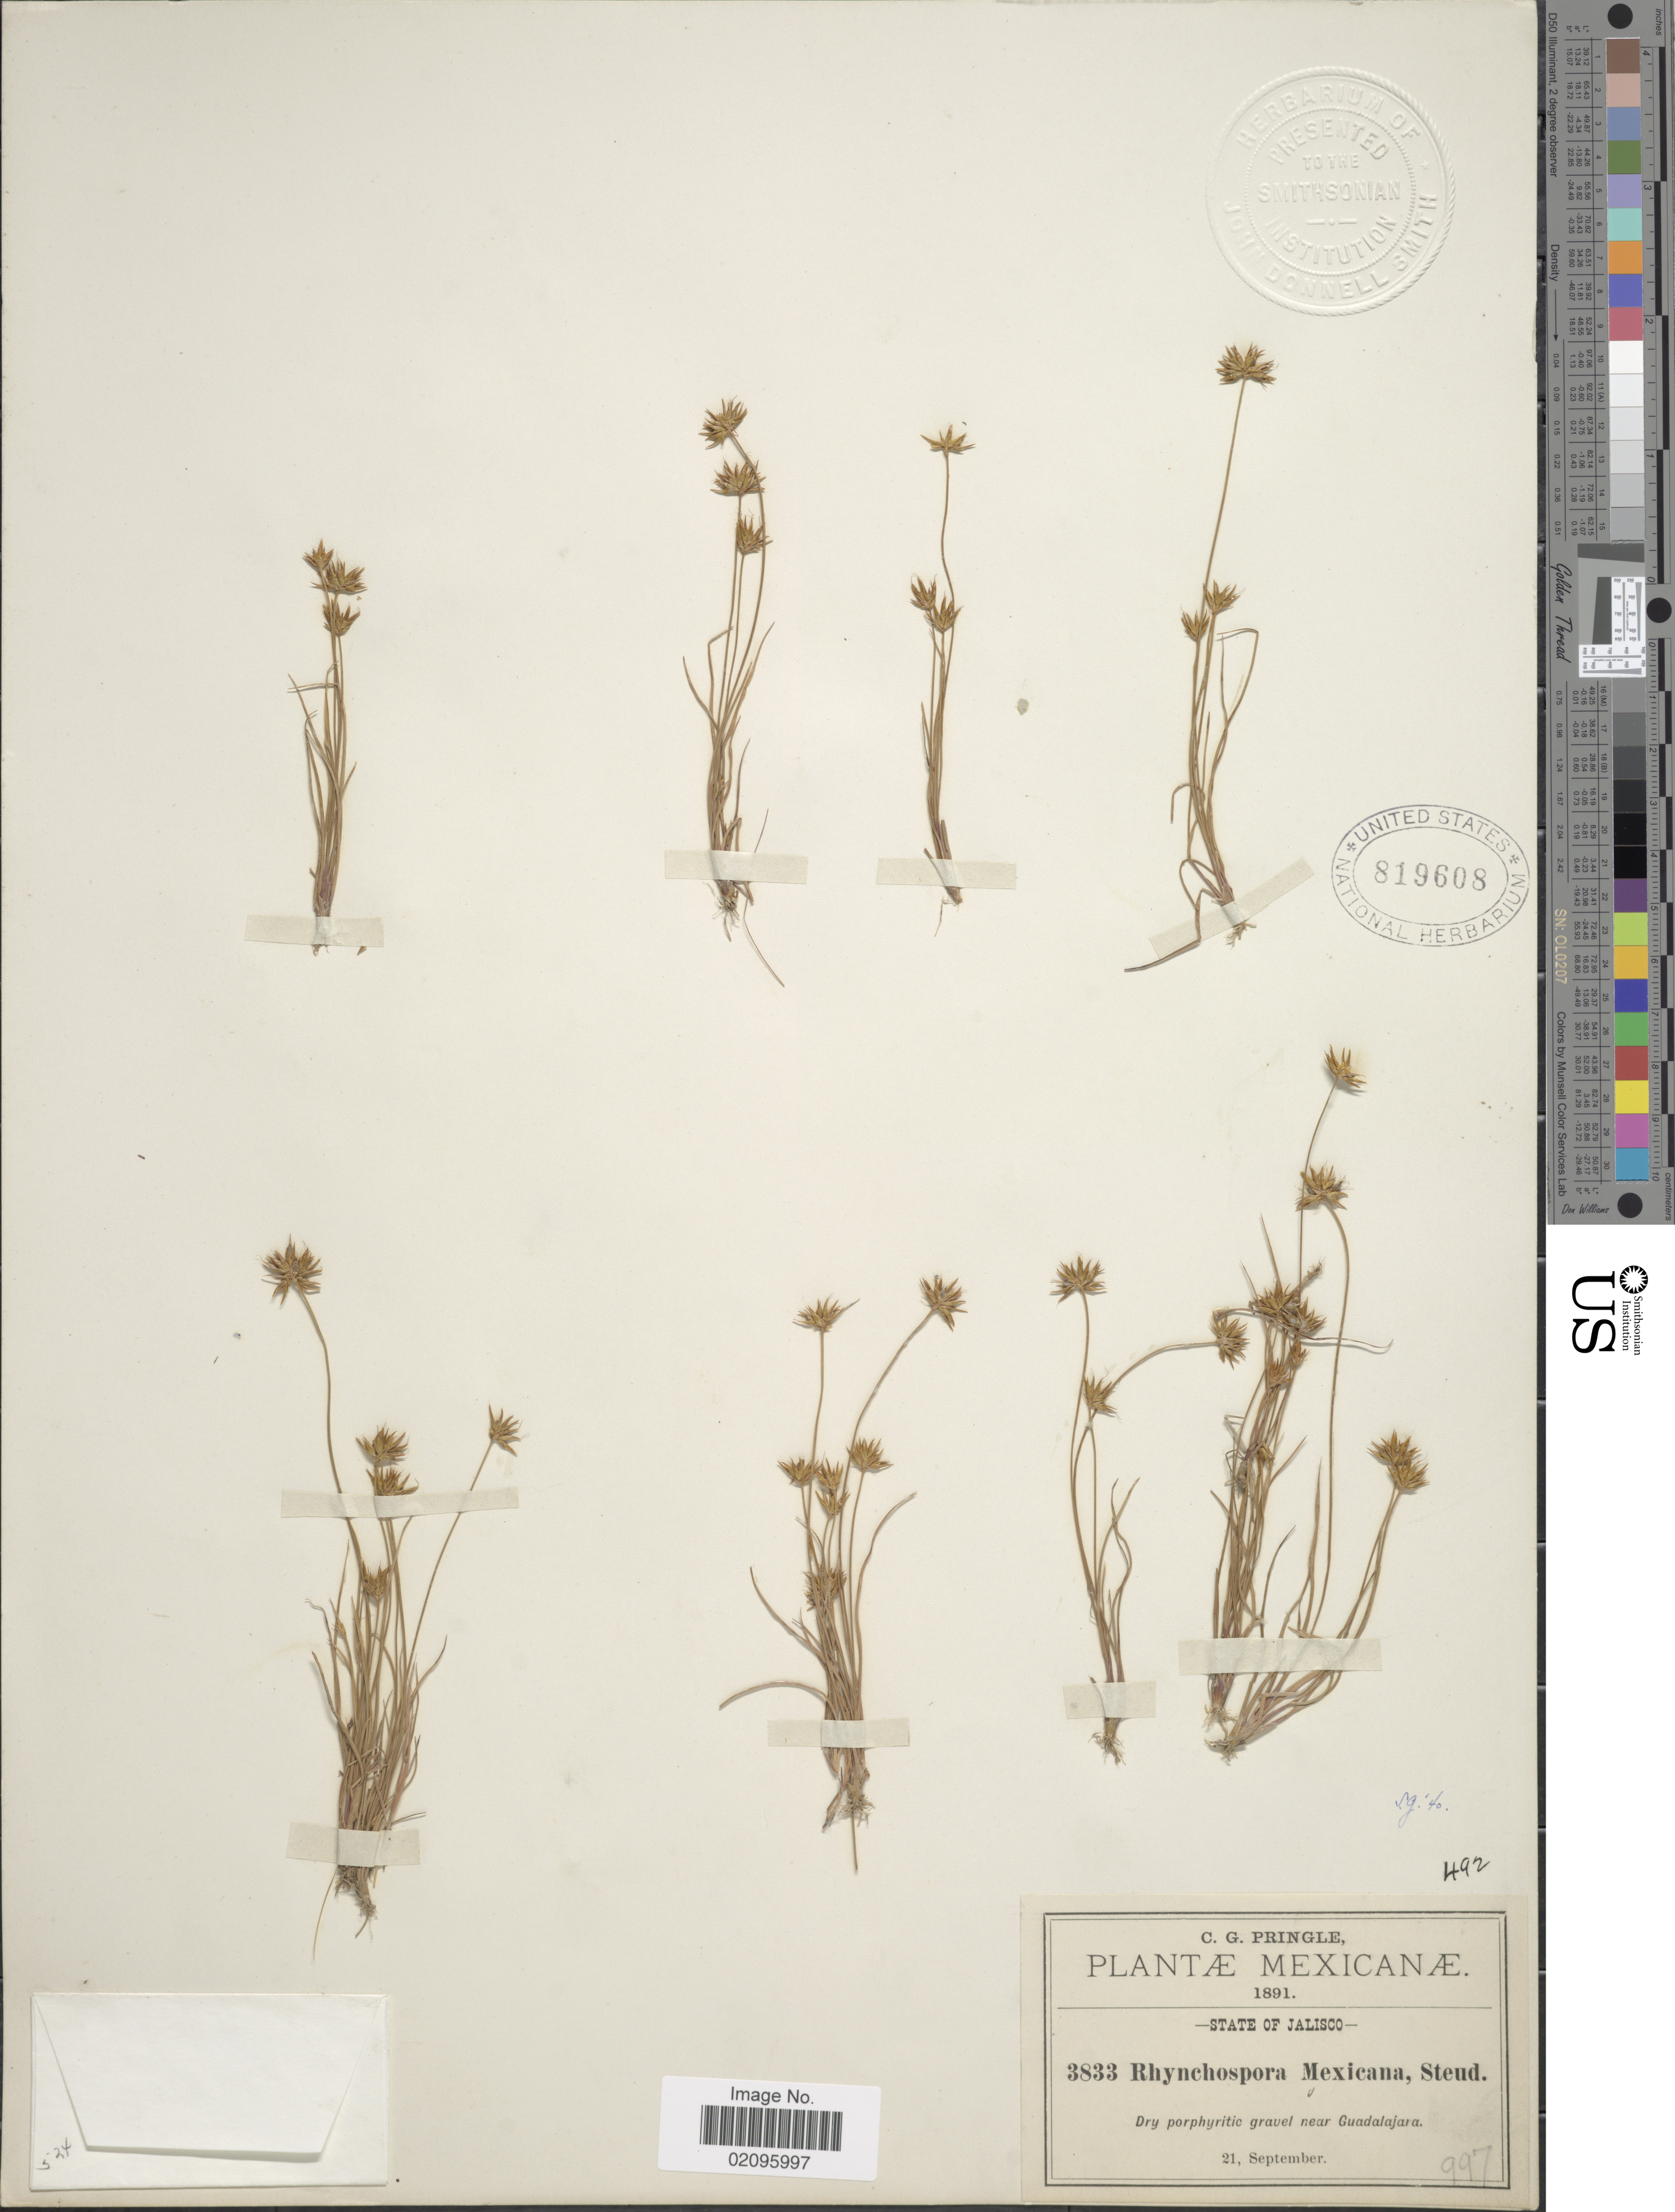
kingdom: Plantae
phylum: Tracheophyta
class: Liliopsida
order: Poales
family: Cyperaceae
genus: Rhynchospora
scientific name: Rhynchospora mexicana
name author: (Liebm.) Steud.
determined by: Alves, K.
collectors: C. G. Pringle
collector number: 3833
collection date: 1891-09-21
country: Mexico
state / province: Jalisco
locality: Dry porphyritic gravel near Guadalajara.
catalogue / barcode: US 819608